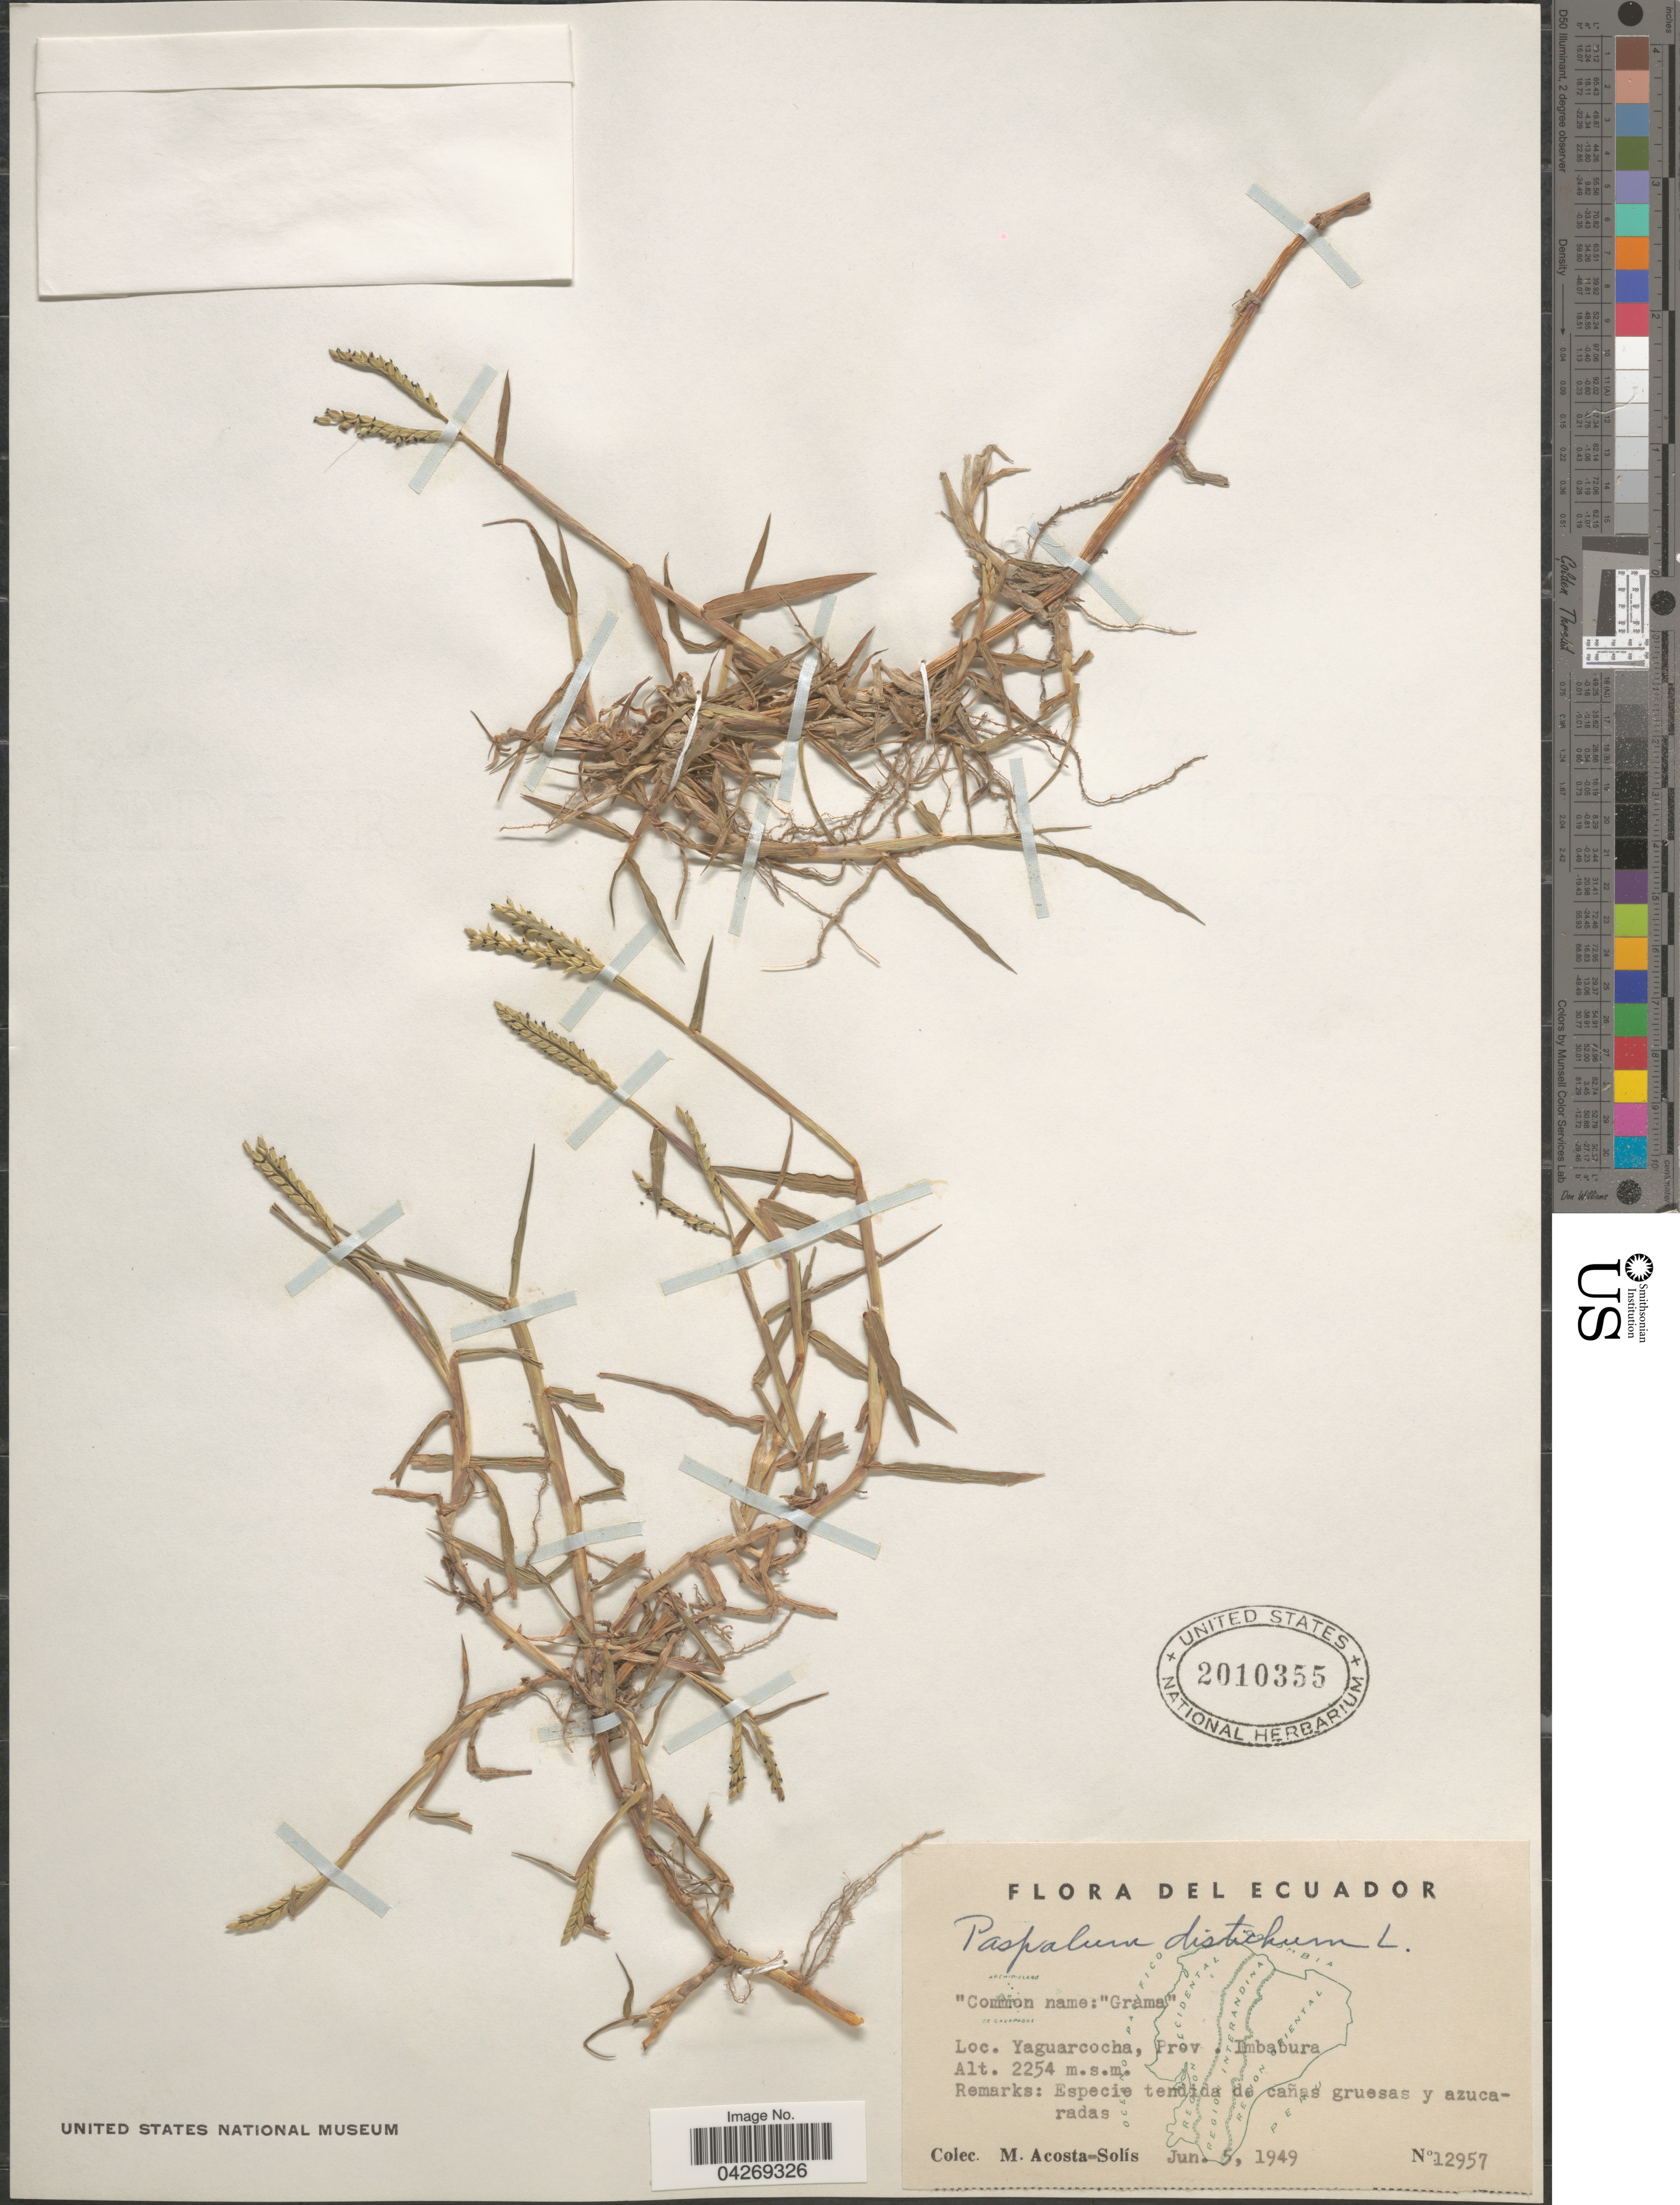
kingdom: Plantae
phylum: Tracheophyta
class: Liliopsida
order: Poales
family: Poaceae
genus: Paspalum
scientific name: Paspalum distichum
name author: L.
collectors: M. Acosta Solis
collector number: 12957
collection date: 1949-06-05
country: Ecuador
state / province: Imbabura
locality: Yaguarcocha.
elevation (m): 2254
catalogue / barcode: US 2010355